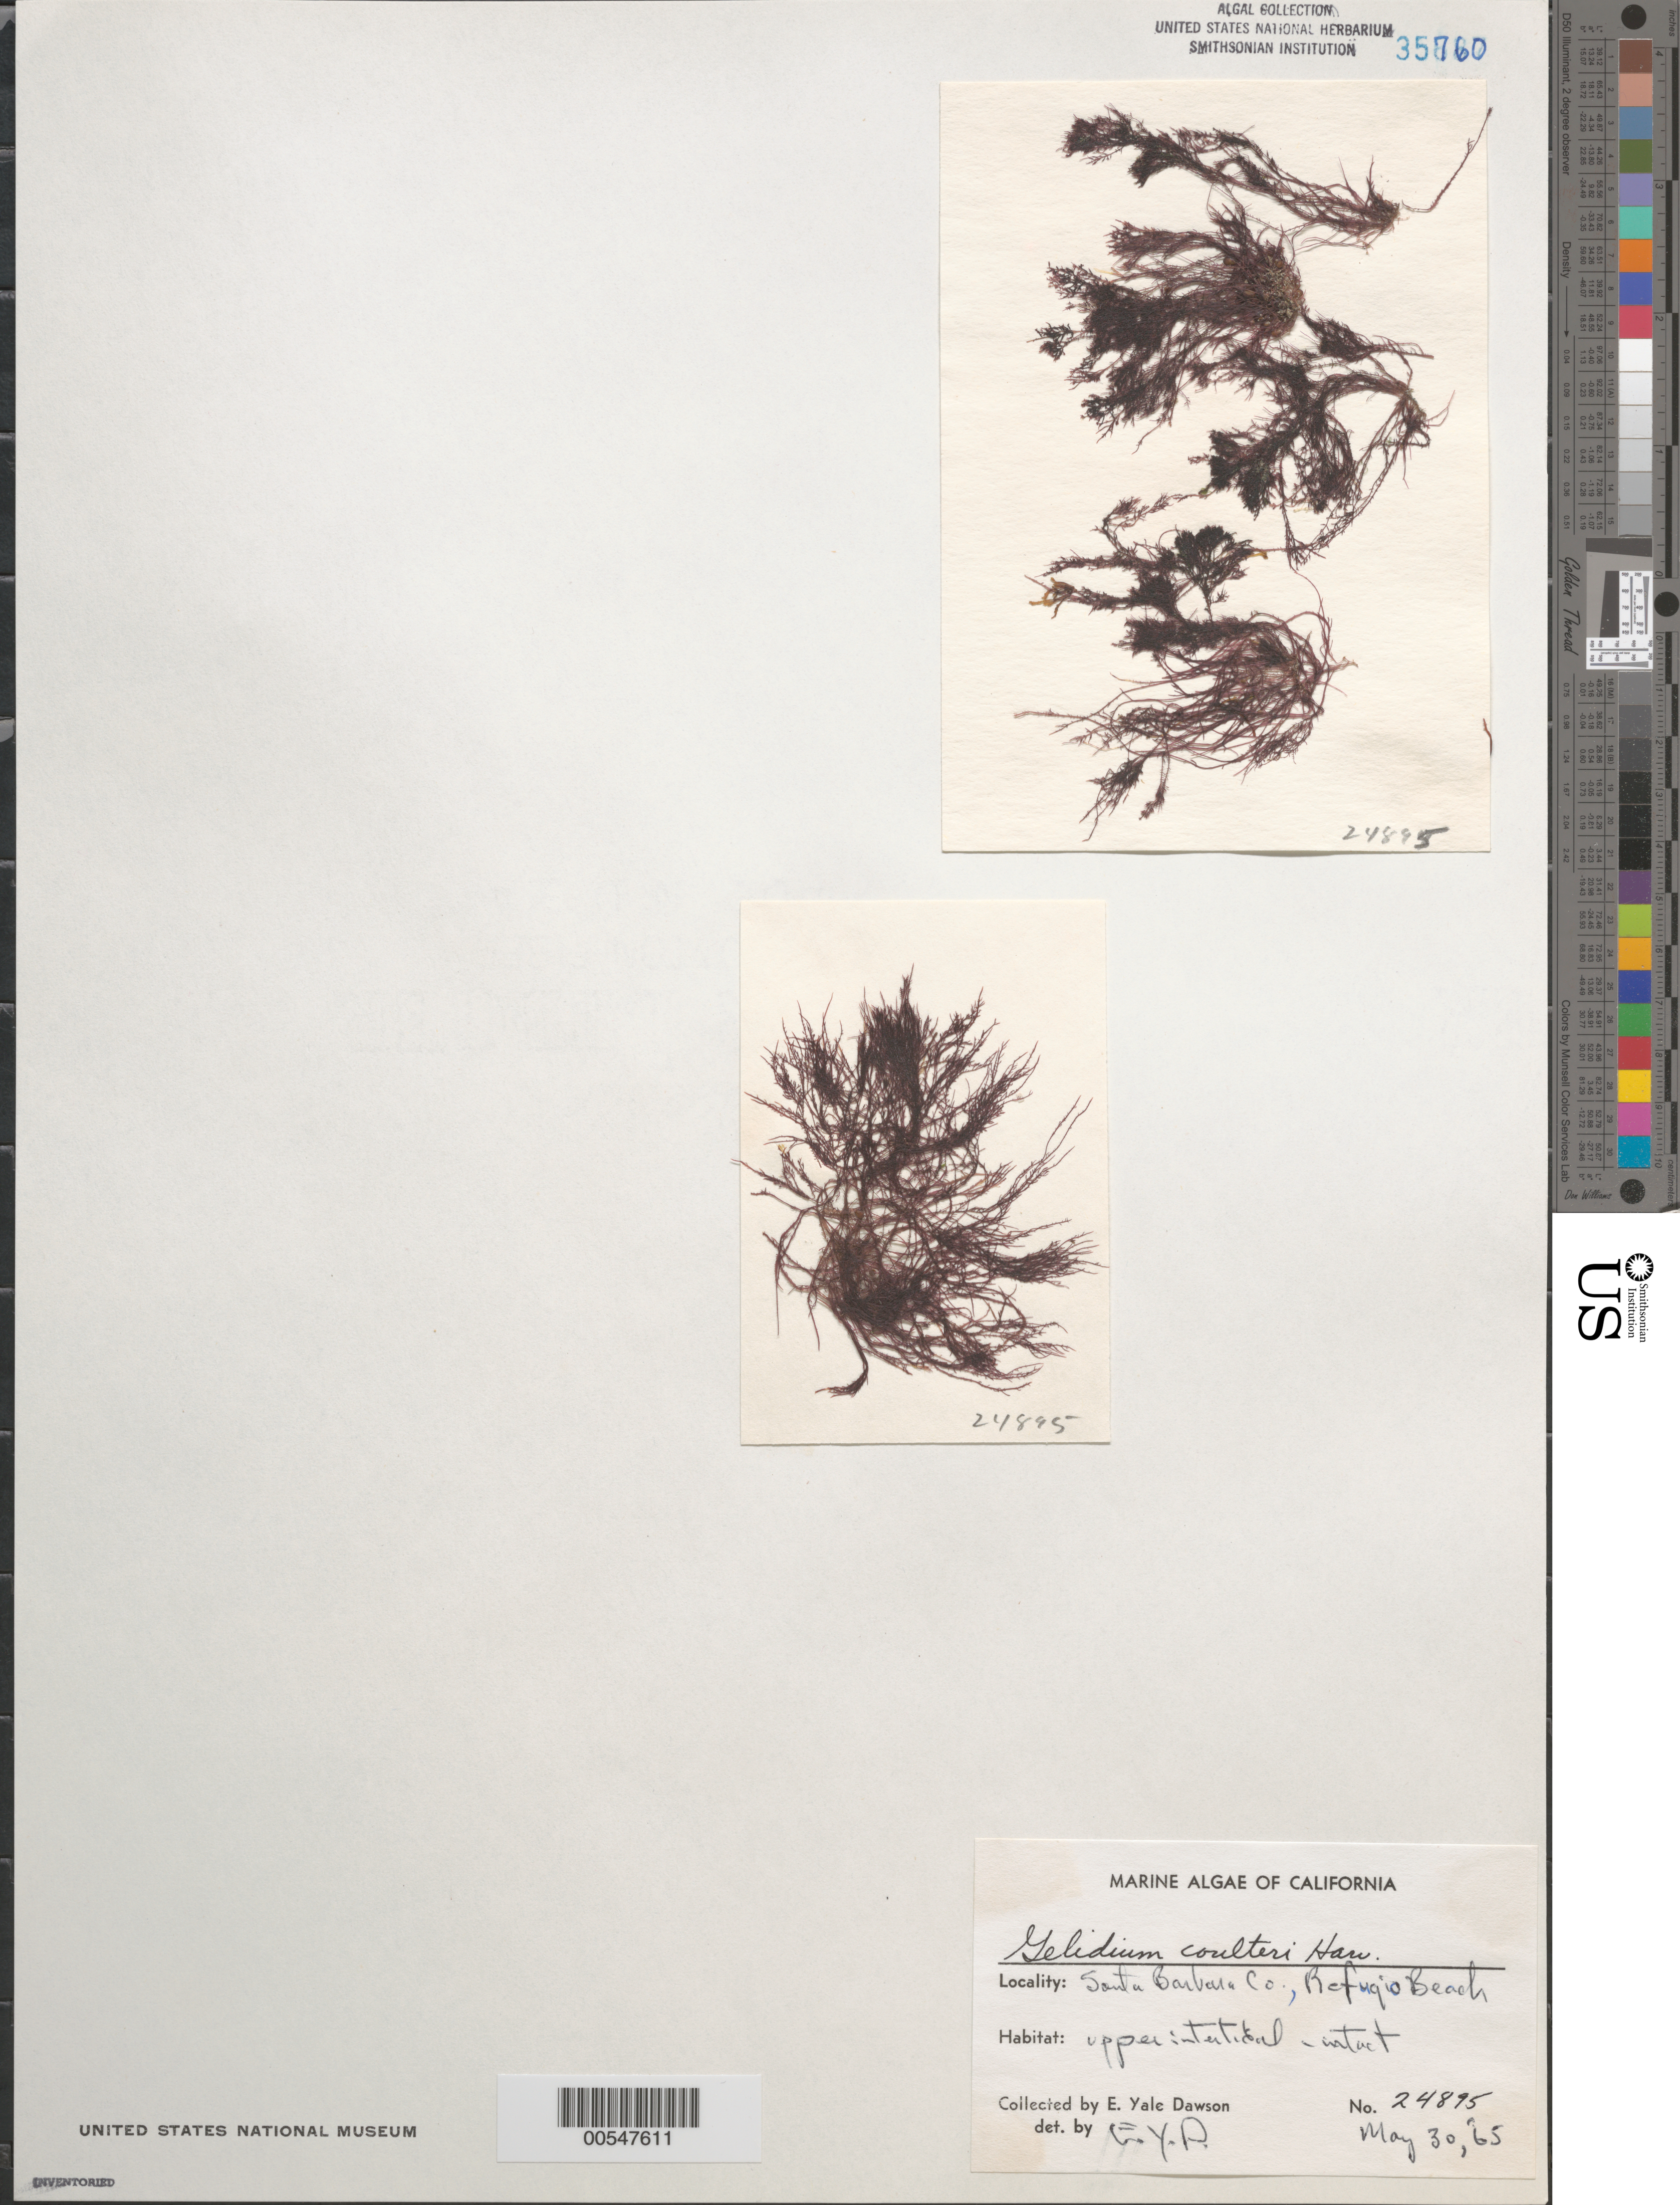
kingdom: Plantae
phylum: Rhodophyta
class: Florideophyceae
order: Gelidiales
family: Gelidiaceae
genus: Gelidium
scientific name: Gelidium coulteri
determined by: Dawson, E. Y.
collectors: E. Y. Dawson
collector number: EYD 24895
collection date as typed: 30 May 1965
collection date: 1965-05-30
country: United States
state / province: California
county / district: Santa Barbara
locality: Refugio Beach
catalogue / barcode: US 35760